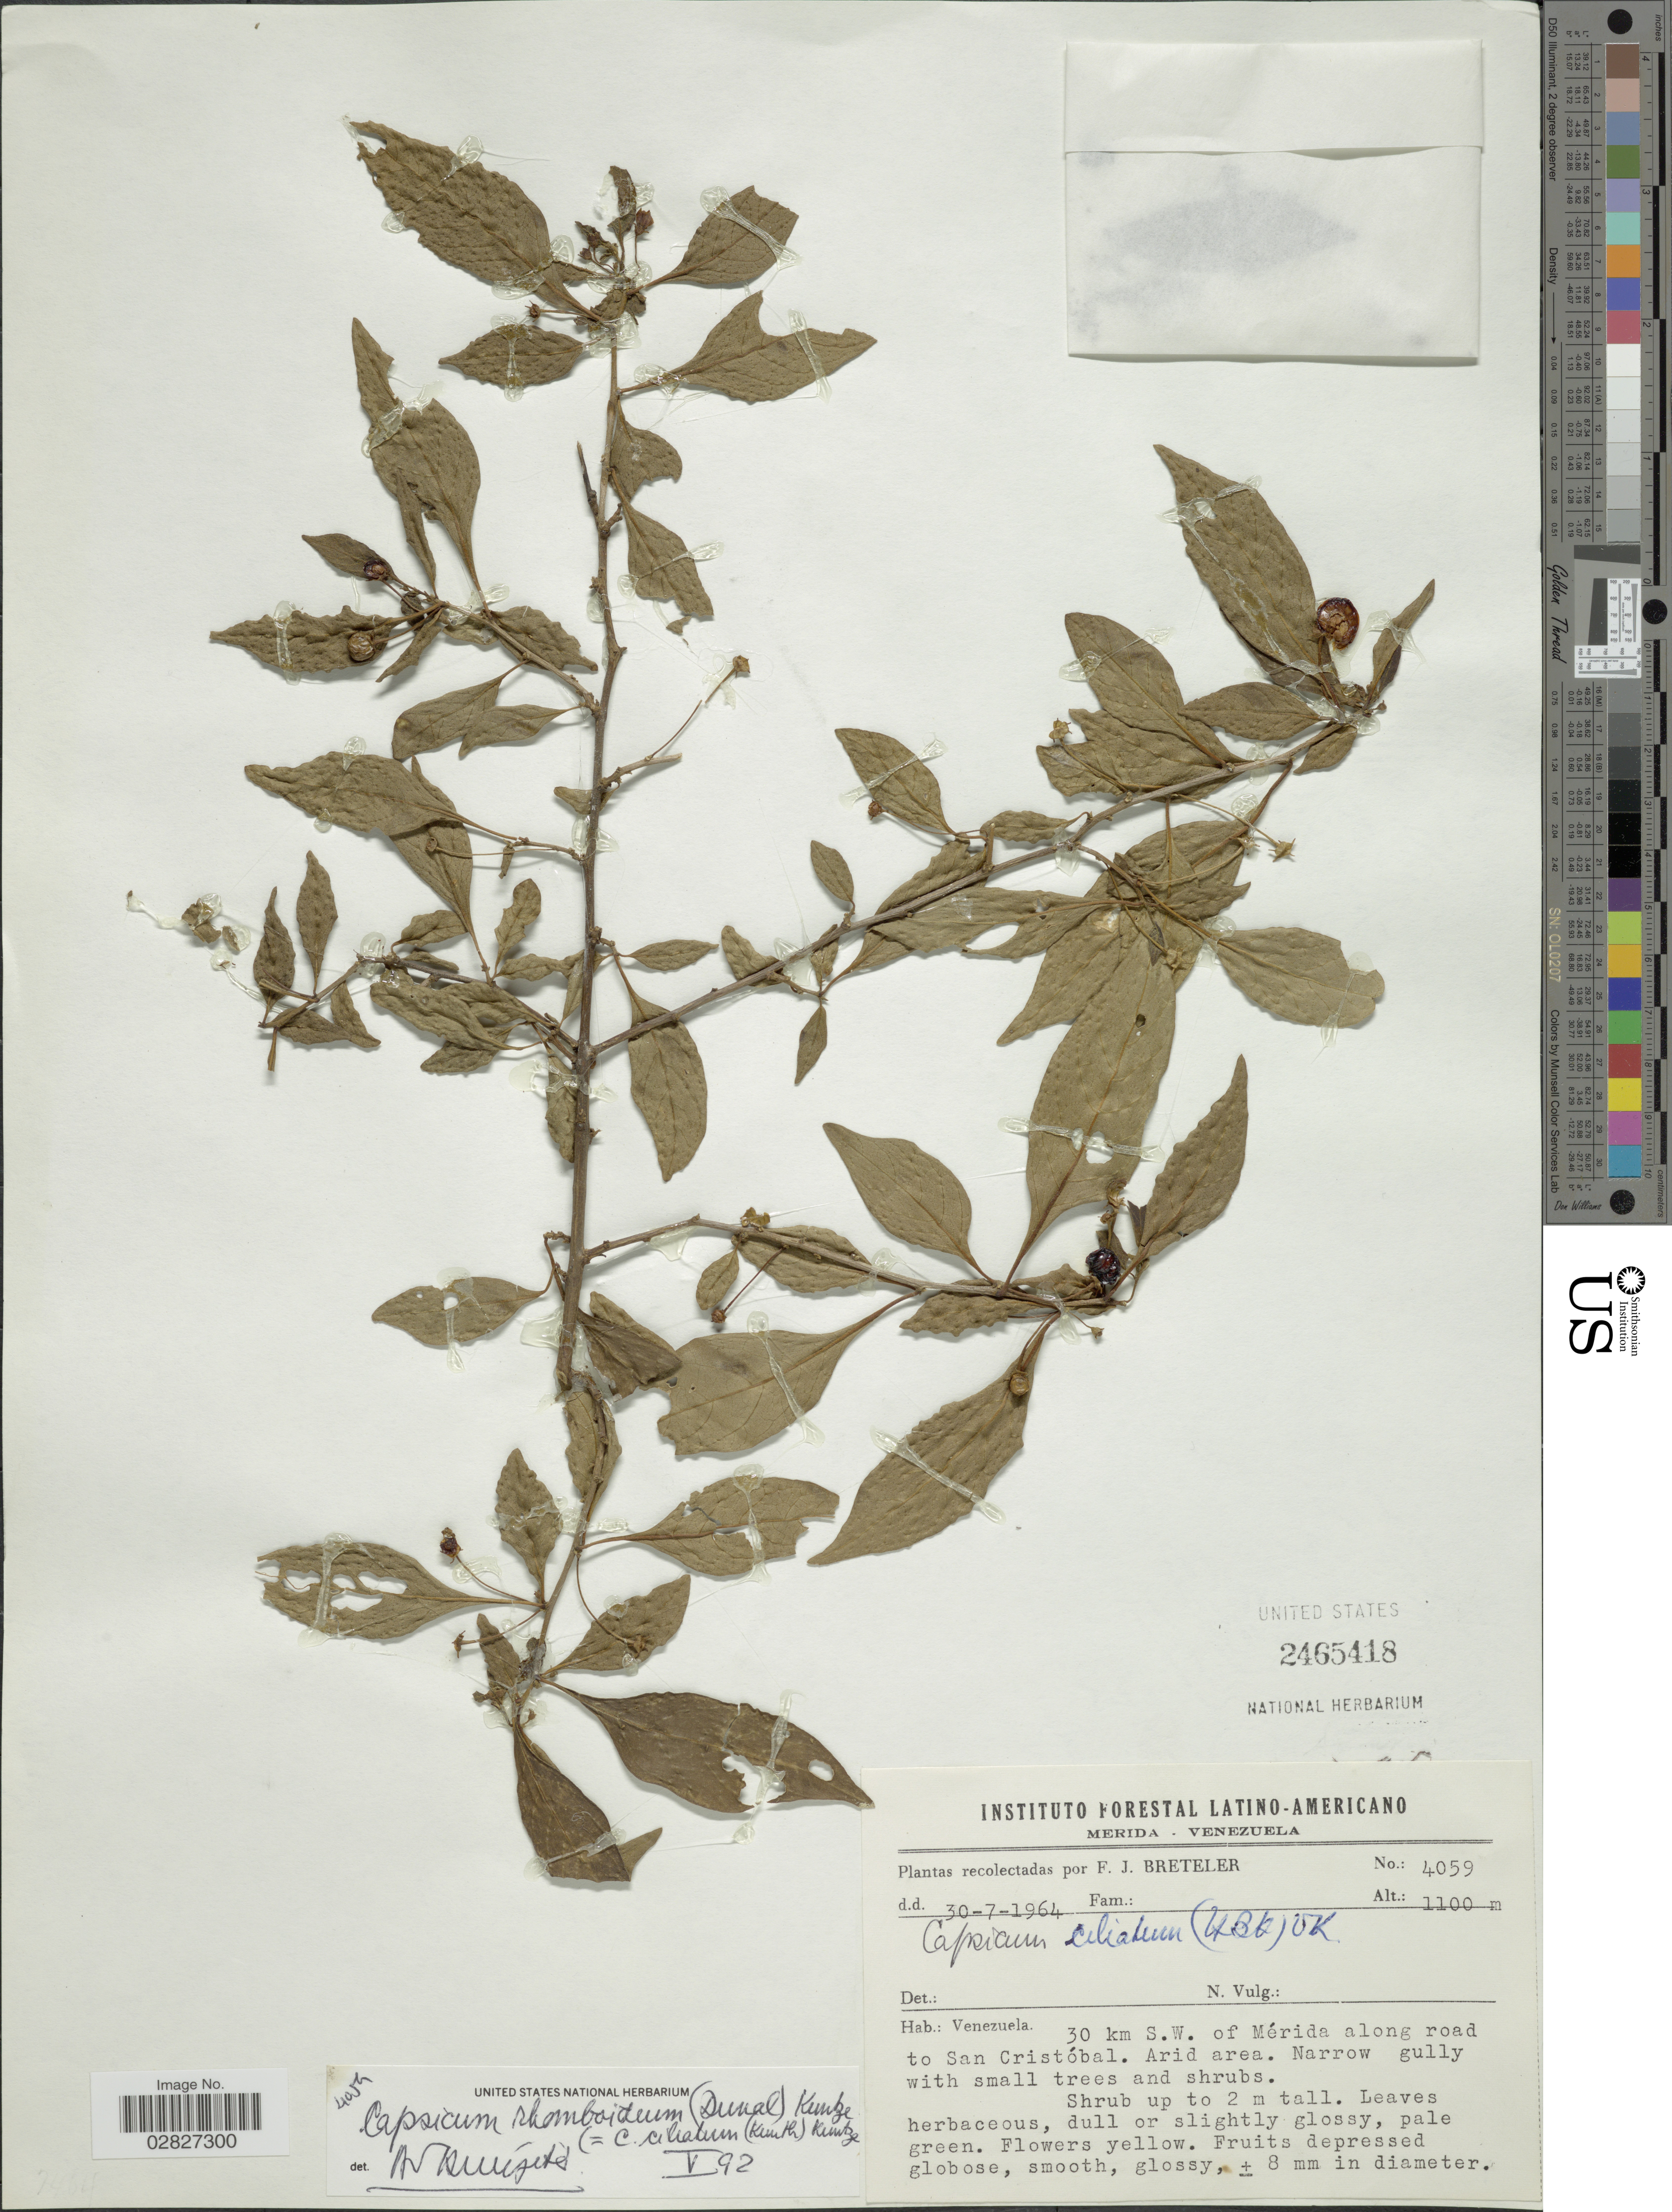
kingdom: Plantae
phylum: Tracheophyta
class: Magnoliopsida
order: Solanales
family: Solanaceae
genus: Capsicum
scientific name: Capsicum rhomboideum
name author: (Humb. & Bonpl. ex Dunal) Kuntze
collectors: F. J. Breteler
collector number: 4059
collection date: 1964-07-30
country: Venezuela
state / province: Mérida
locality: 30 km S.W. of Mérida along road to San Cristóbal.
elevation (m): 1100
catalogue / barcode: US 2465418